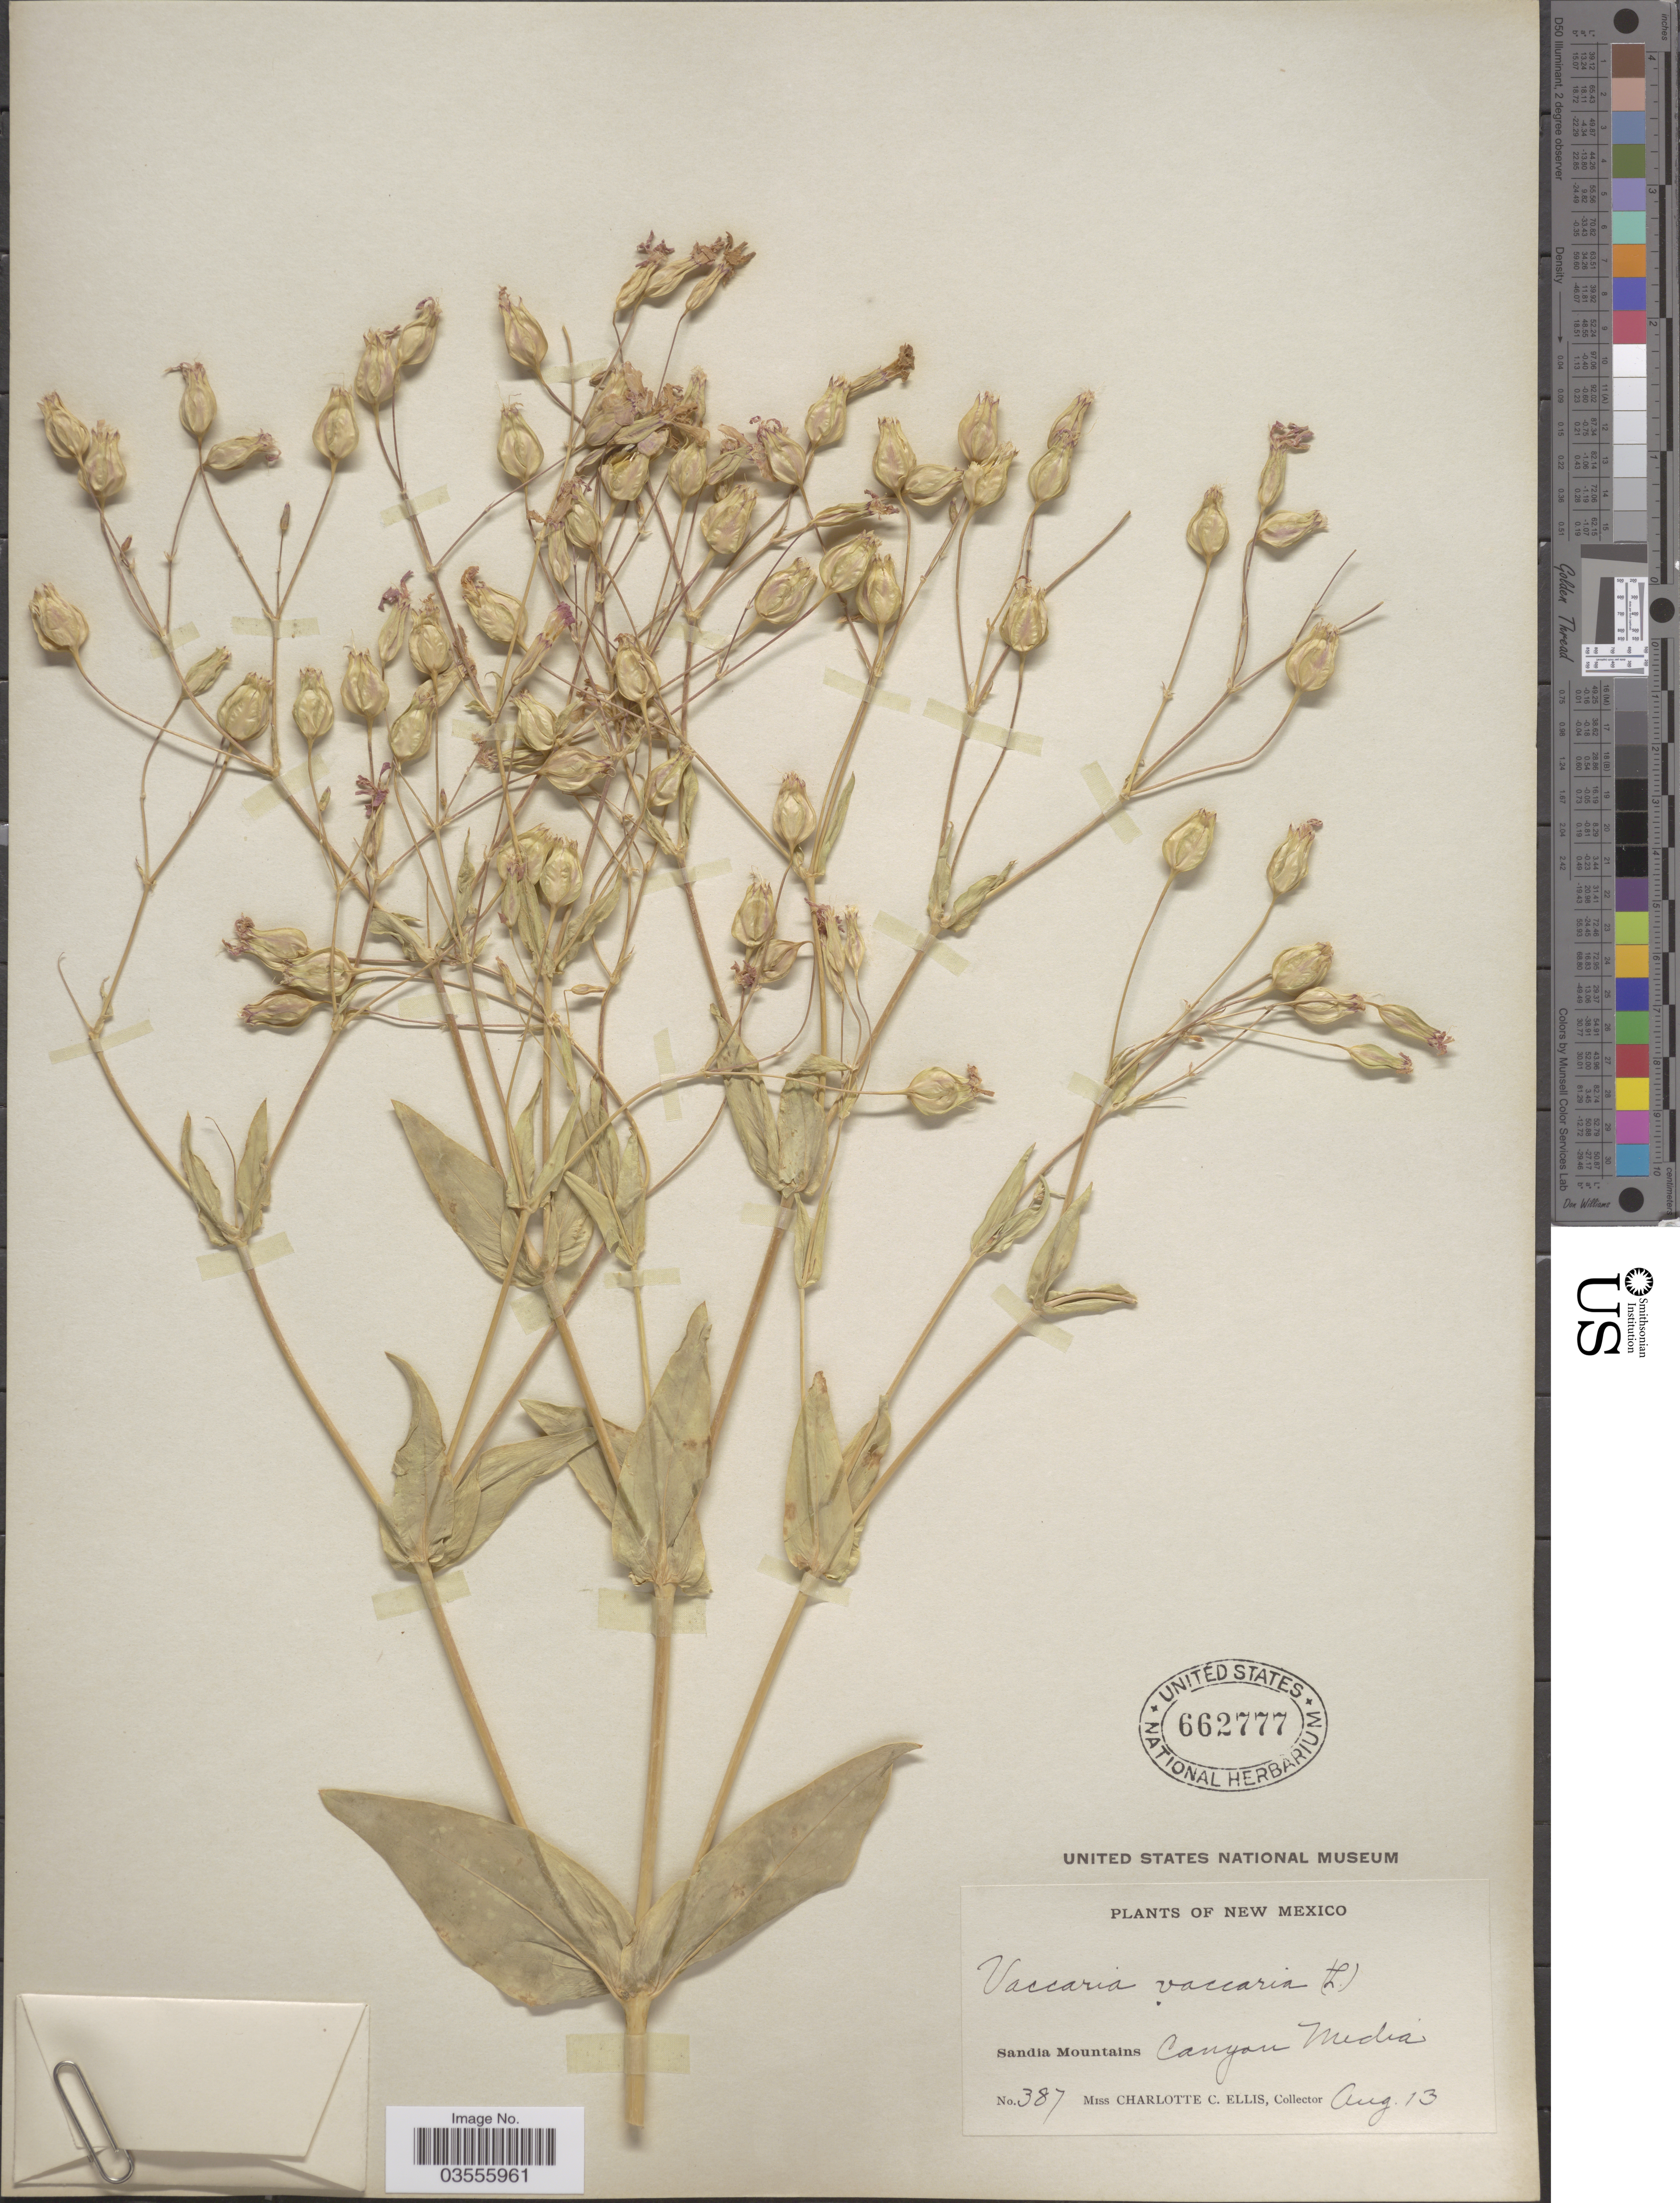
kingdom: Plantae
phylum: Tracheophyta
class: Magnoliopsida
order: Caryophyllales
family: Caryophyllaceae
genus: Gypsophila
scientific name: Gypsophila vaccaria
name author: (L.) Sm.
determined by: Strong, M. T., (US), Smithsonian Institution - National Museum of Natural History (UNITED STATES)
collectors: C. C. Ellis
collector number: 387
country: United States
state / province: New Mexico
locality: Sandia Mountains. Canyon Media.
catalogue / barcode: US 662777